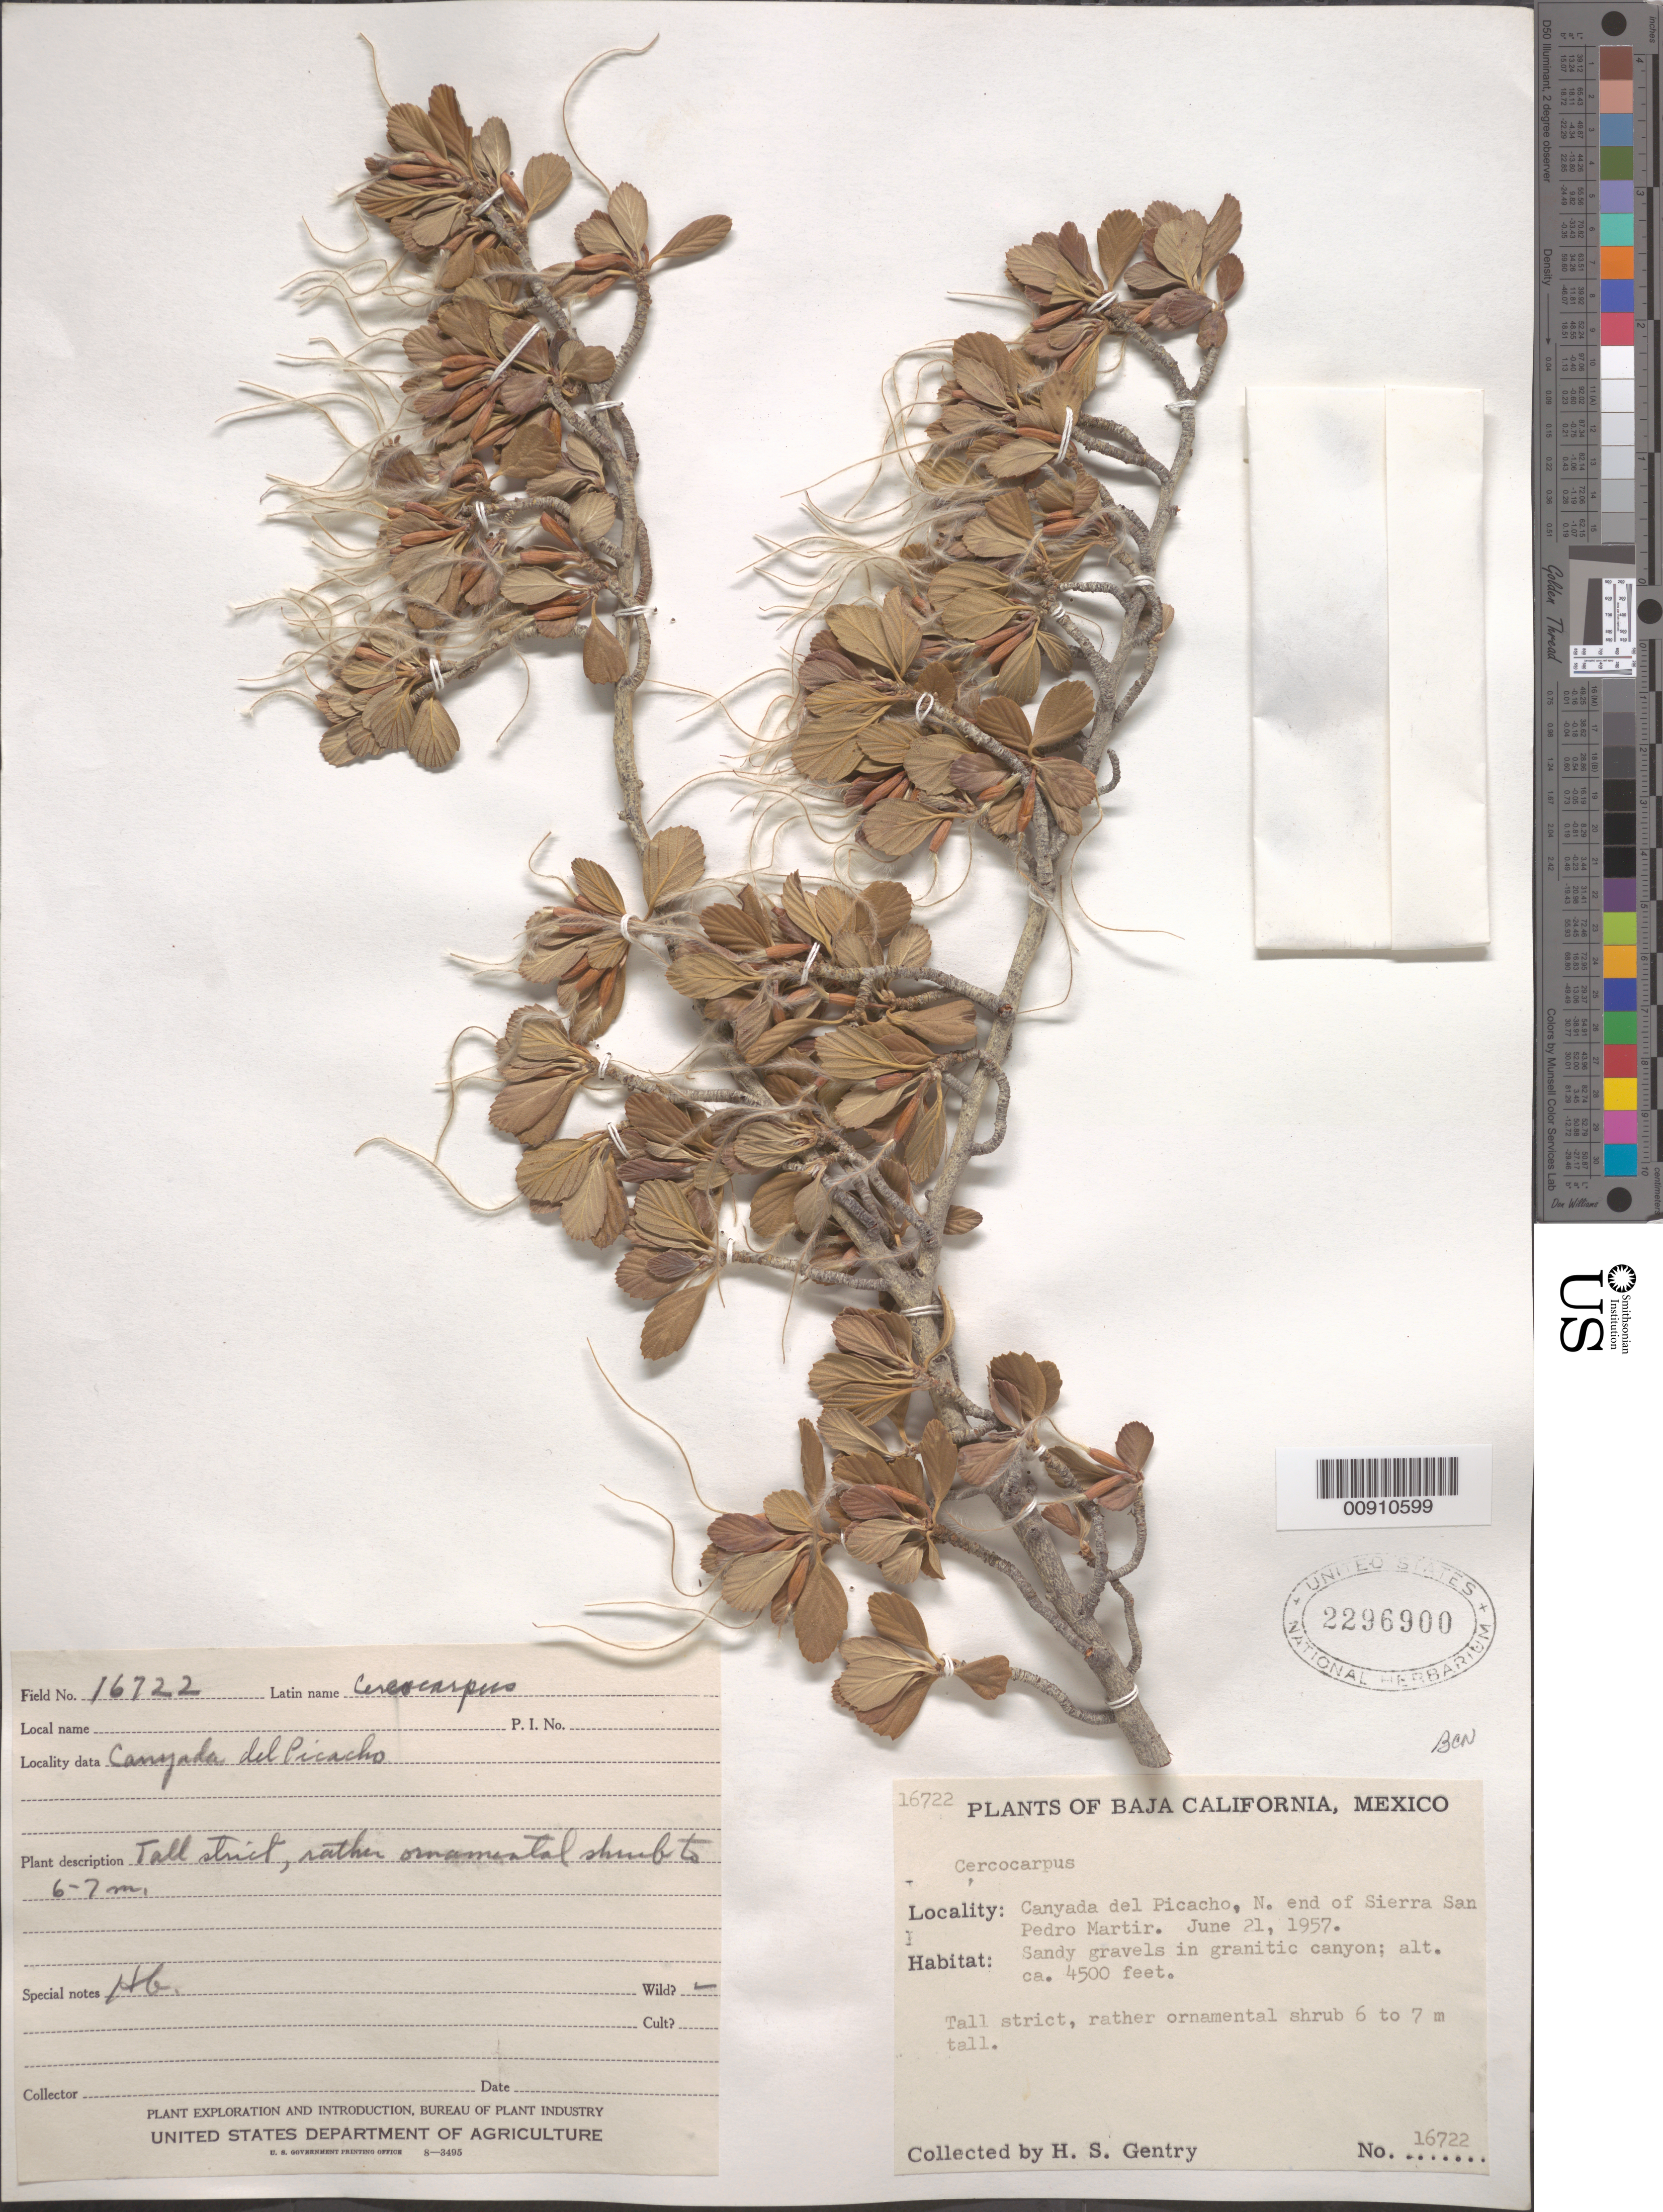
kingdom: Plantae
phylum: Tracheophyta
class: Magnoliopsida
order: Rosales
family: Rosaceae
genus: Cercocarpus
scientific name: Cercocarpus sp.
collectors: H. S. Gentry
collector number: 16722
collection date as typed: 21 Jun 1957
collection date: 1957-06-21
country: Mexico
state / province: Baja California Norte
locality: Canyada [sic] del Picacho, N end of Sierra San Pedro Mártir. Baja California.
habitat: Sandy gravels in granitic canyon.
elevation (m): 1372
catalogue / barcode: US 2296900